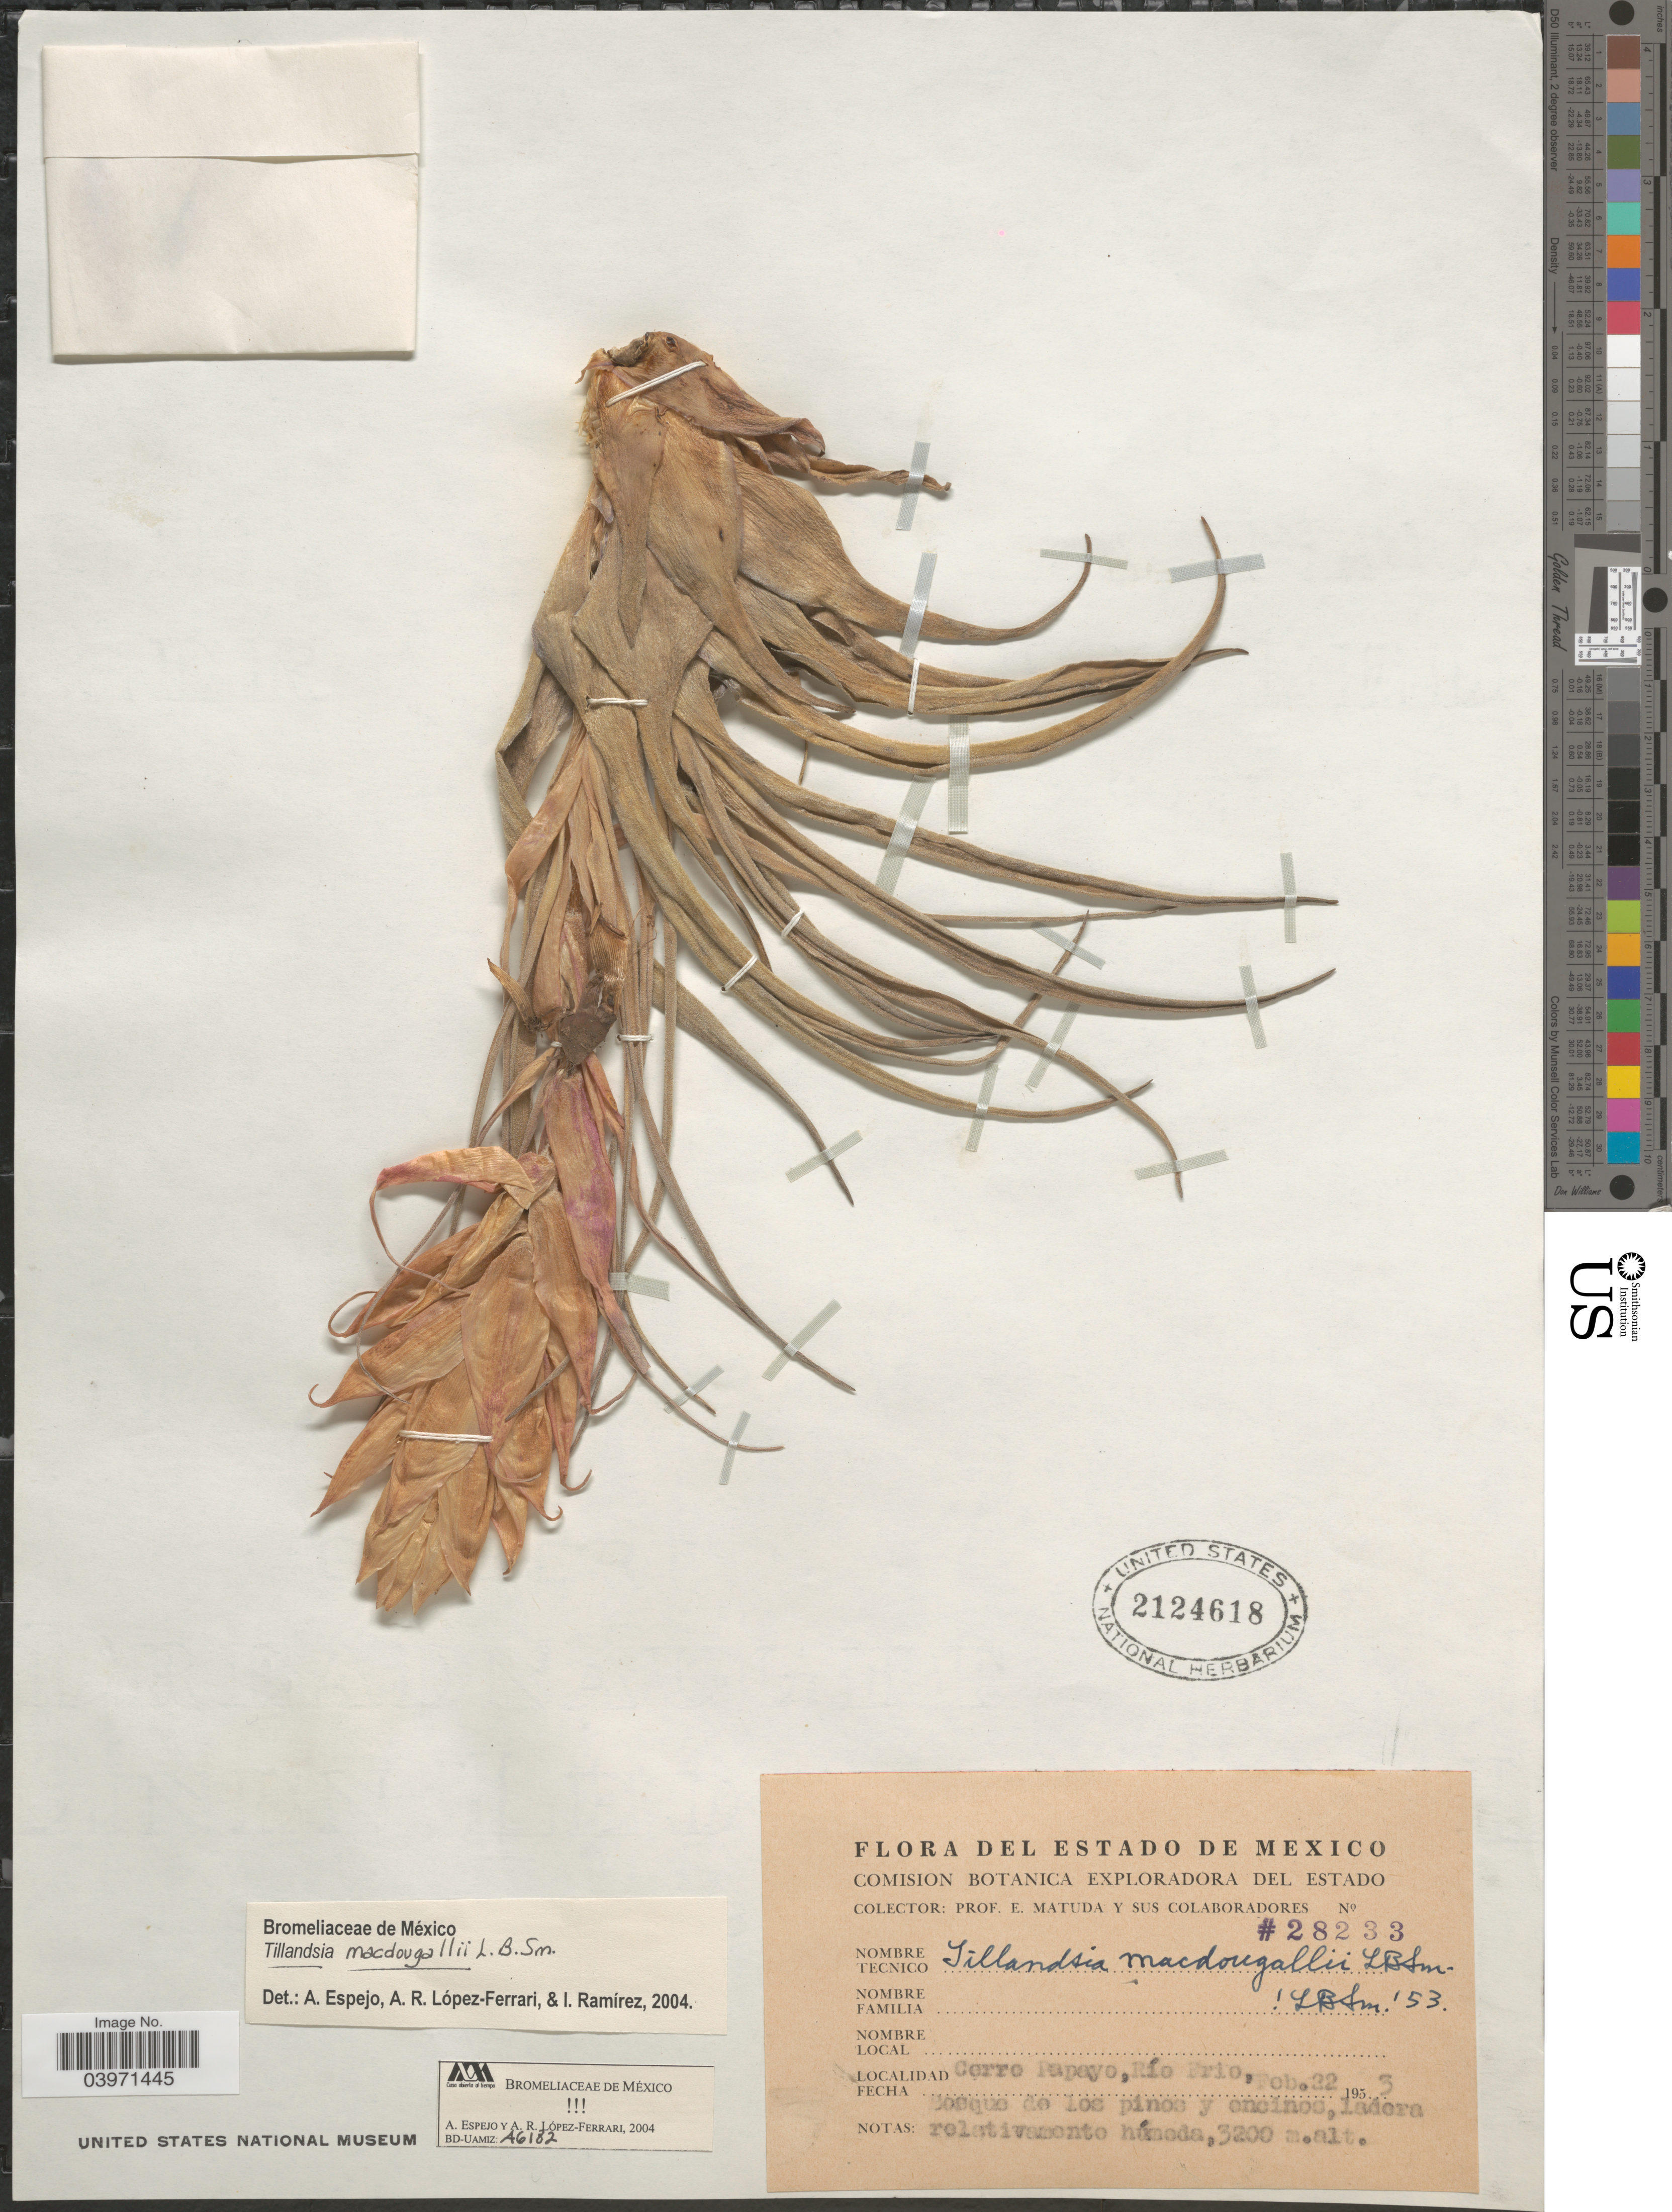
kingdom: Plantae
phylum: Tracheophyta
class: Liliopsida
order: Poales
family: Bromeliaceae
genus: Tillandsia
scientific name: Tillandsia macdougallii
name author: L.B. Sm.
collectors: E. Matuda & Sus Colaboradores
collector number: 28233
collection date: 1953-02-22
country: Mexico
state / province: México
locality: Cerro Papayo, Río Frio.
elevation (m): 3200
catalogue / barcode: US 2124618